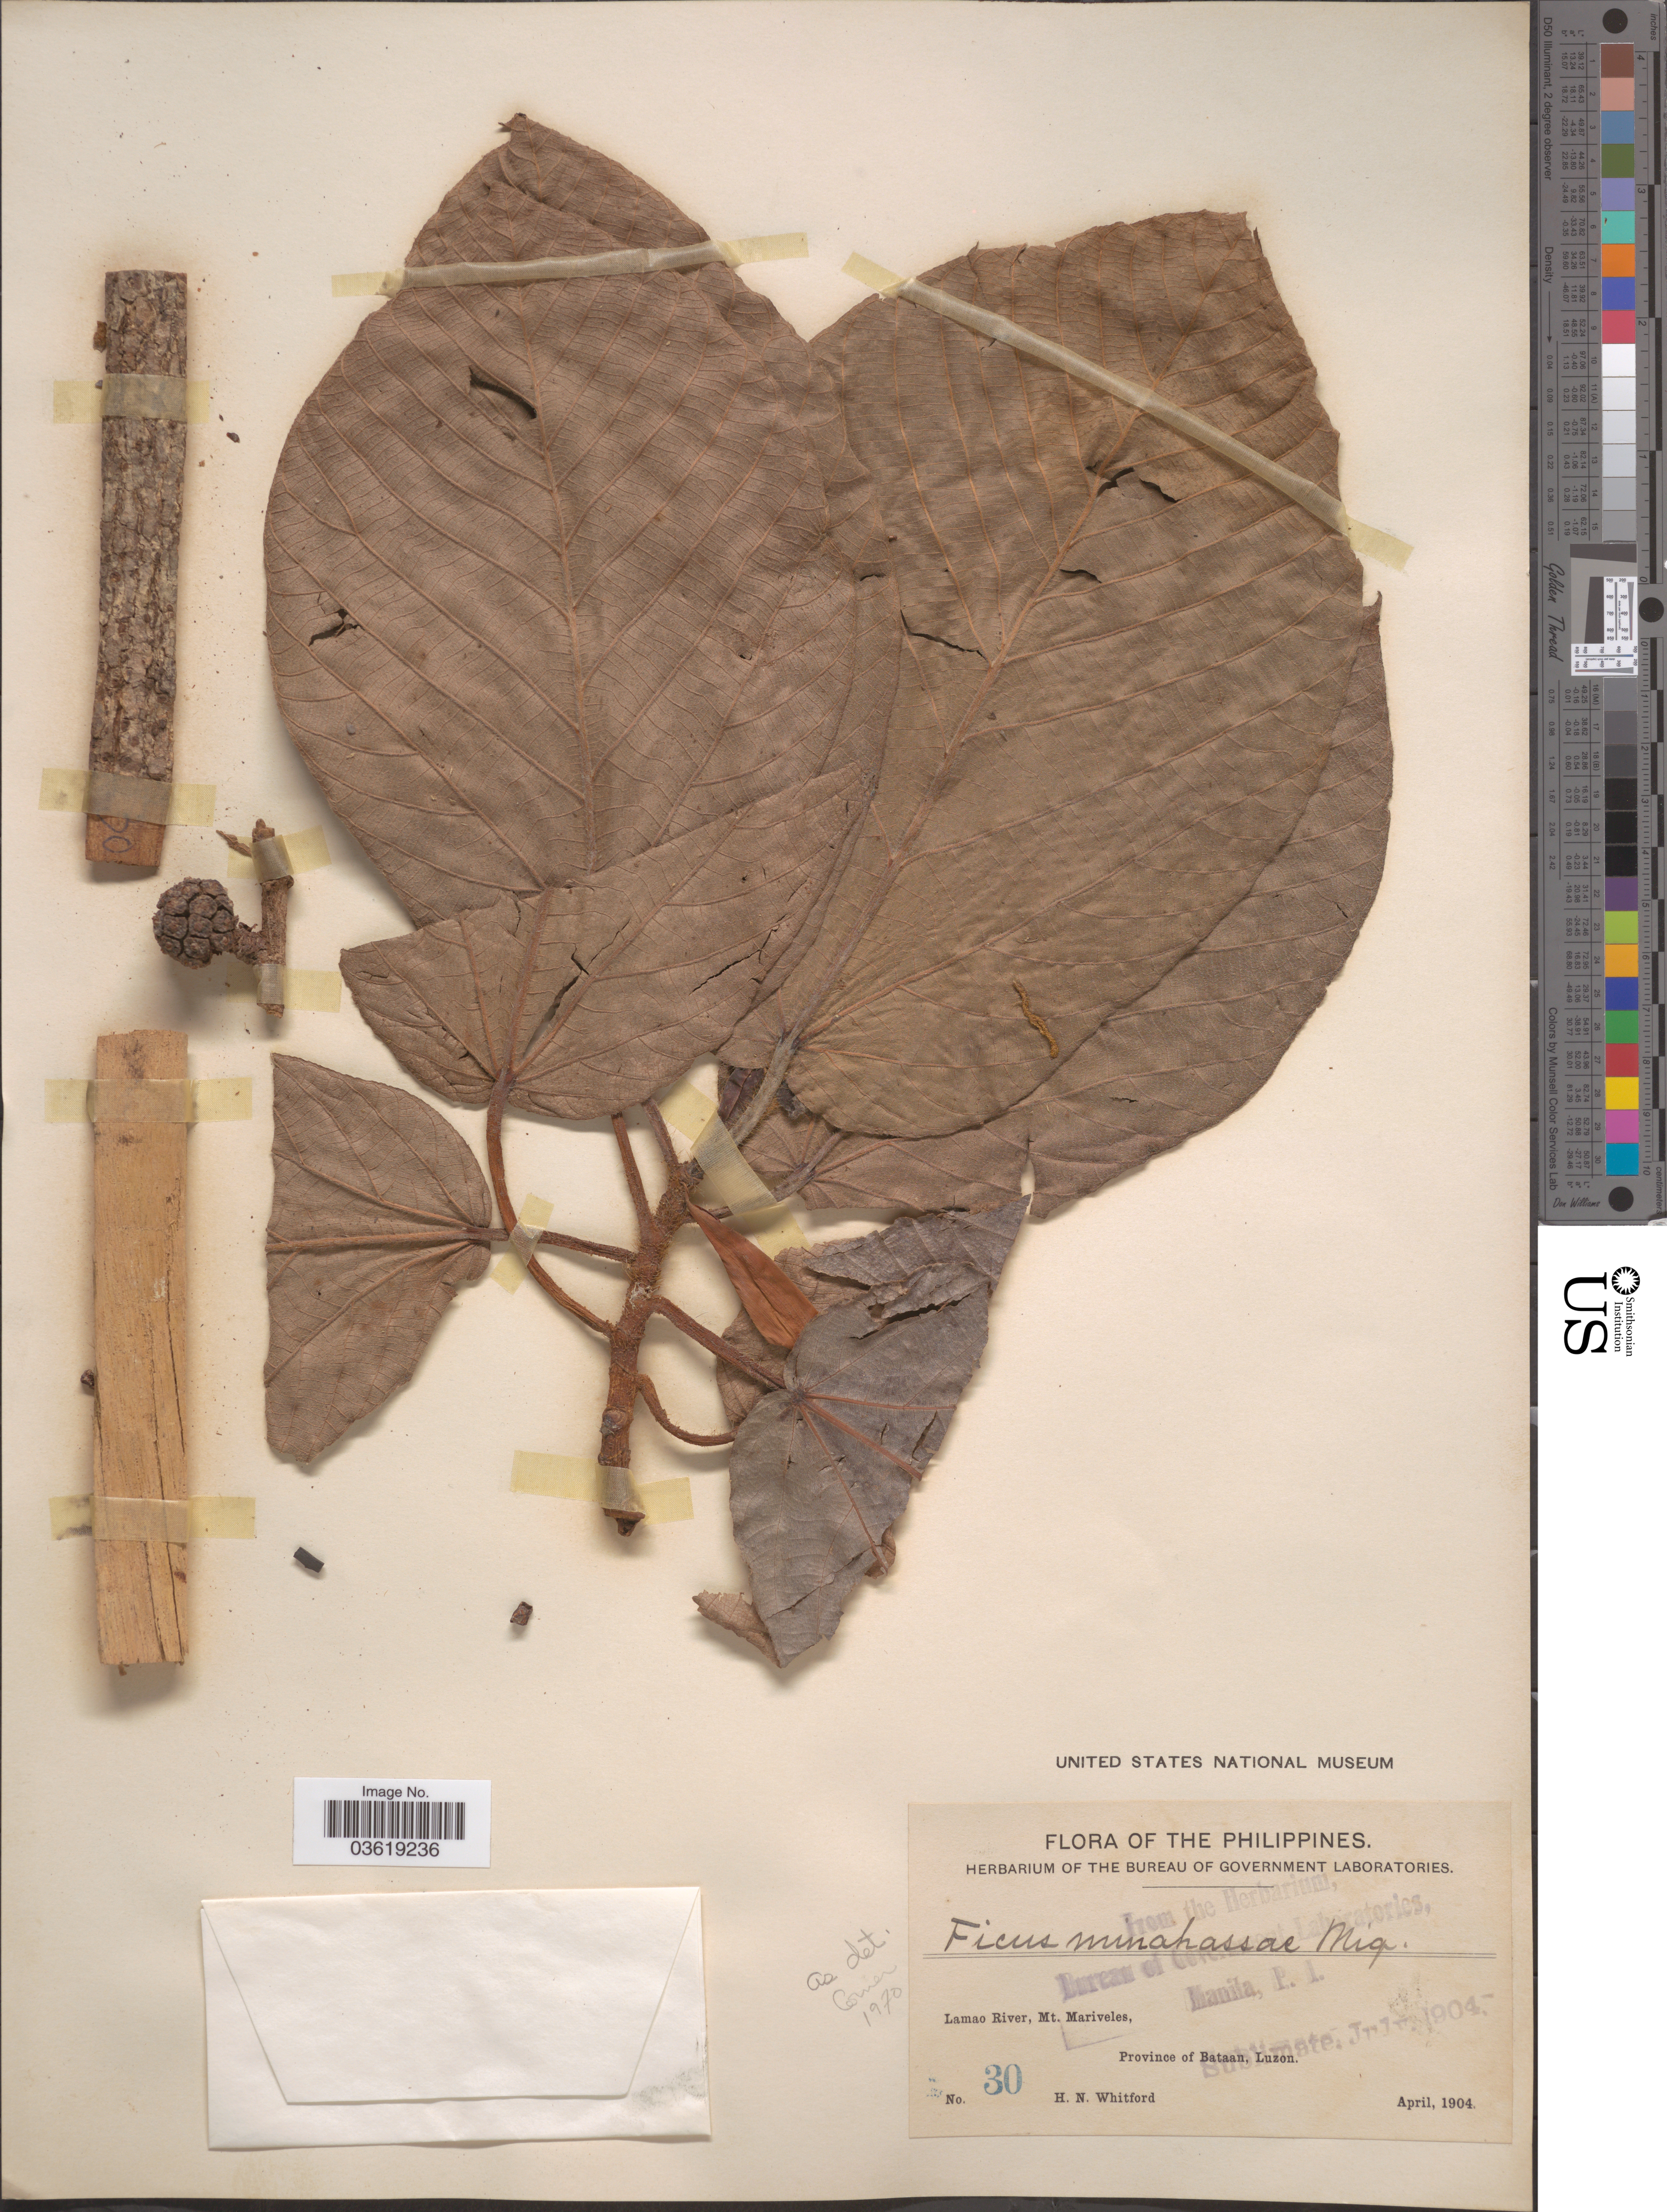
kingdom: Plantae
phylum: Tracheophyta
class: Magnoliopsida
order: Rosales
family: Moraceae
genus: Ficus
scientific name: Ficus minahassae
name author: Miq.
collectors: H. N. Whitford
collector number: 30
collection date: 1904-04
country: Philippines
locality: Lamao River, Mt. Mariveles, Province of Bataan, Luzon.